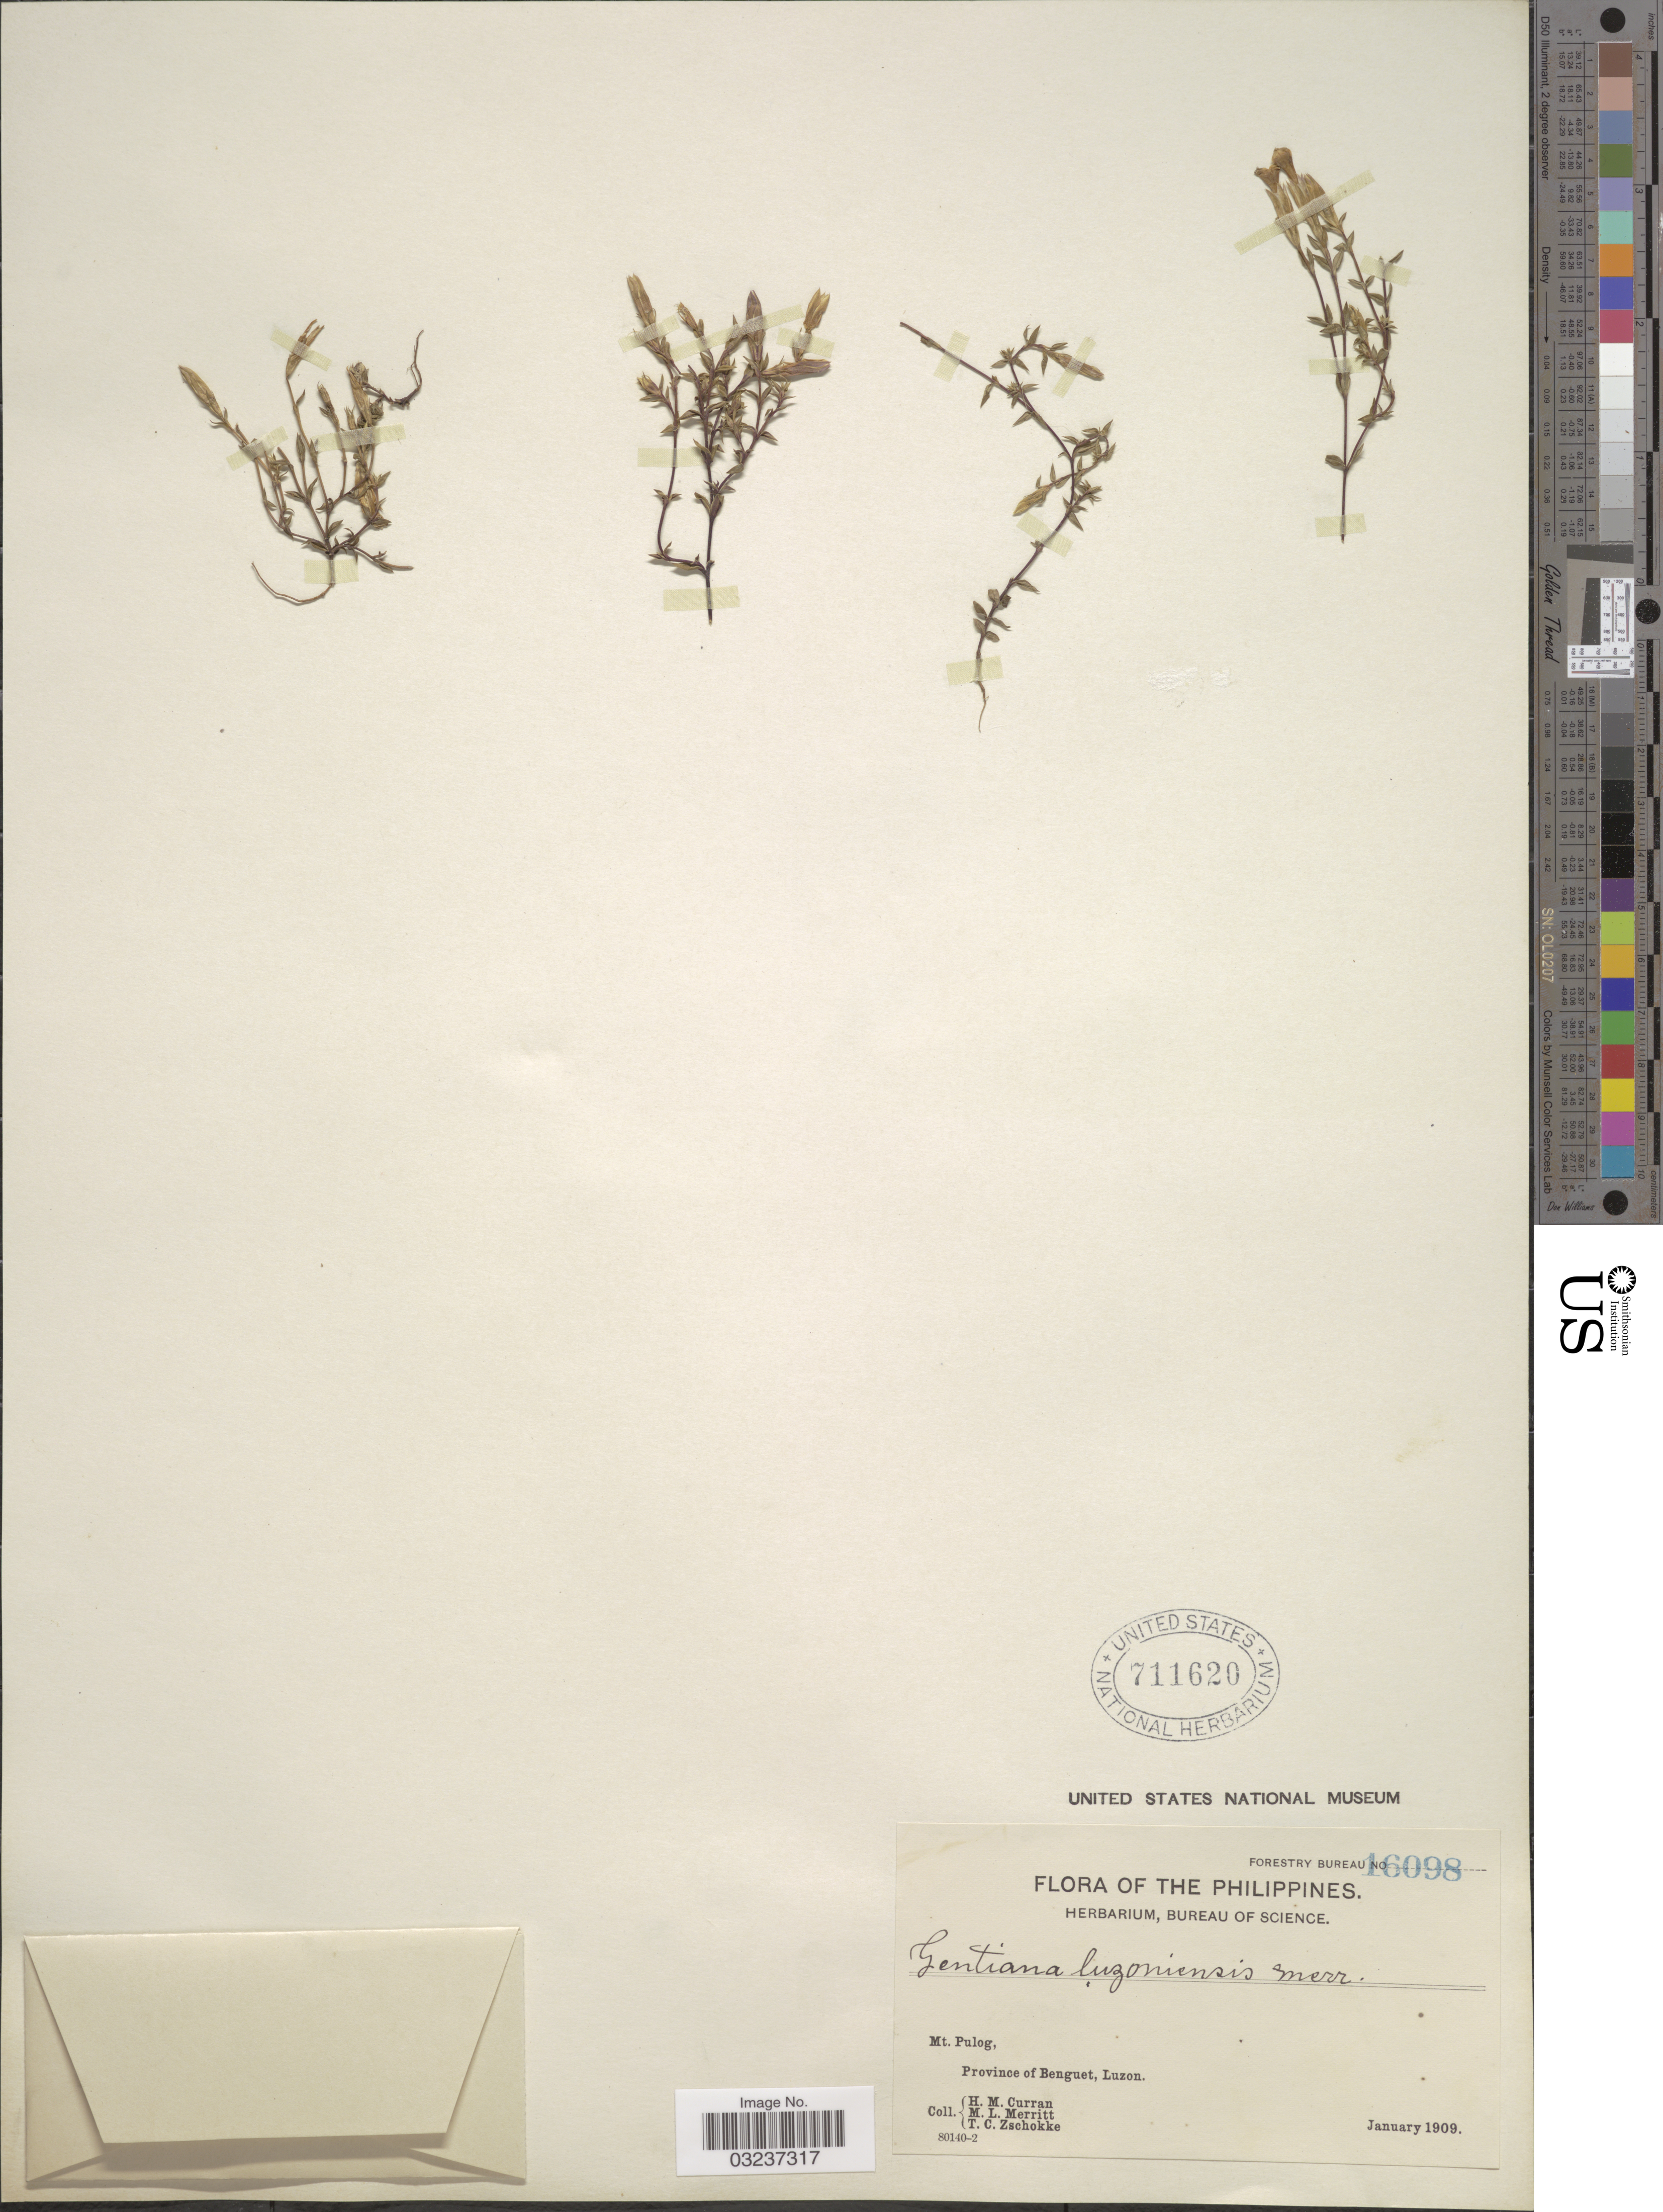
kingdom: Plantae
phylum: Tracheophyta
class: Magnoliopsida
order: Gentianales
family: Gentianaceae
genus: Gentiana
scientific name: Gentiana luzoniensis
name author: Merr.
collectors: H. M. Curran, M. L. Merritt & T. C. Zschokke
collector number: Forestry Bureau 16098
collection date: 1909-01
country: Philippines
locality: Mt. Pulog, Province of Benguet, Luzon.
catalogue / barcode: US 711620